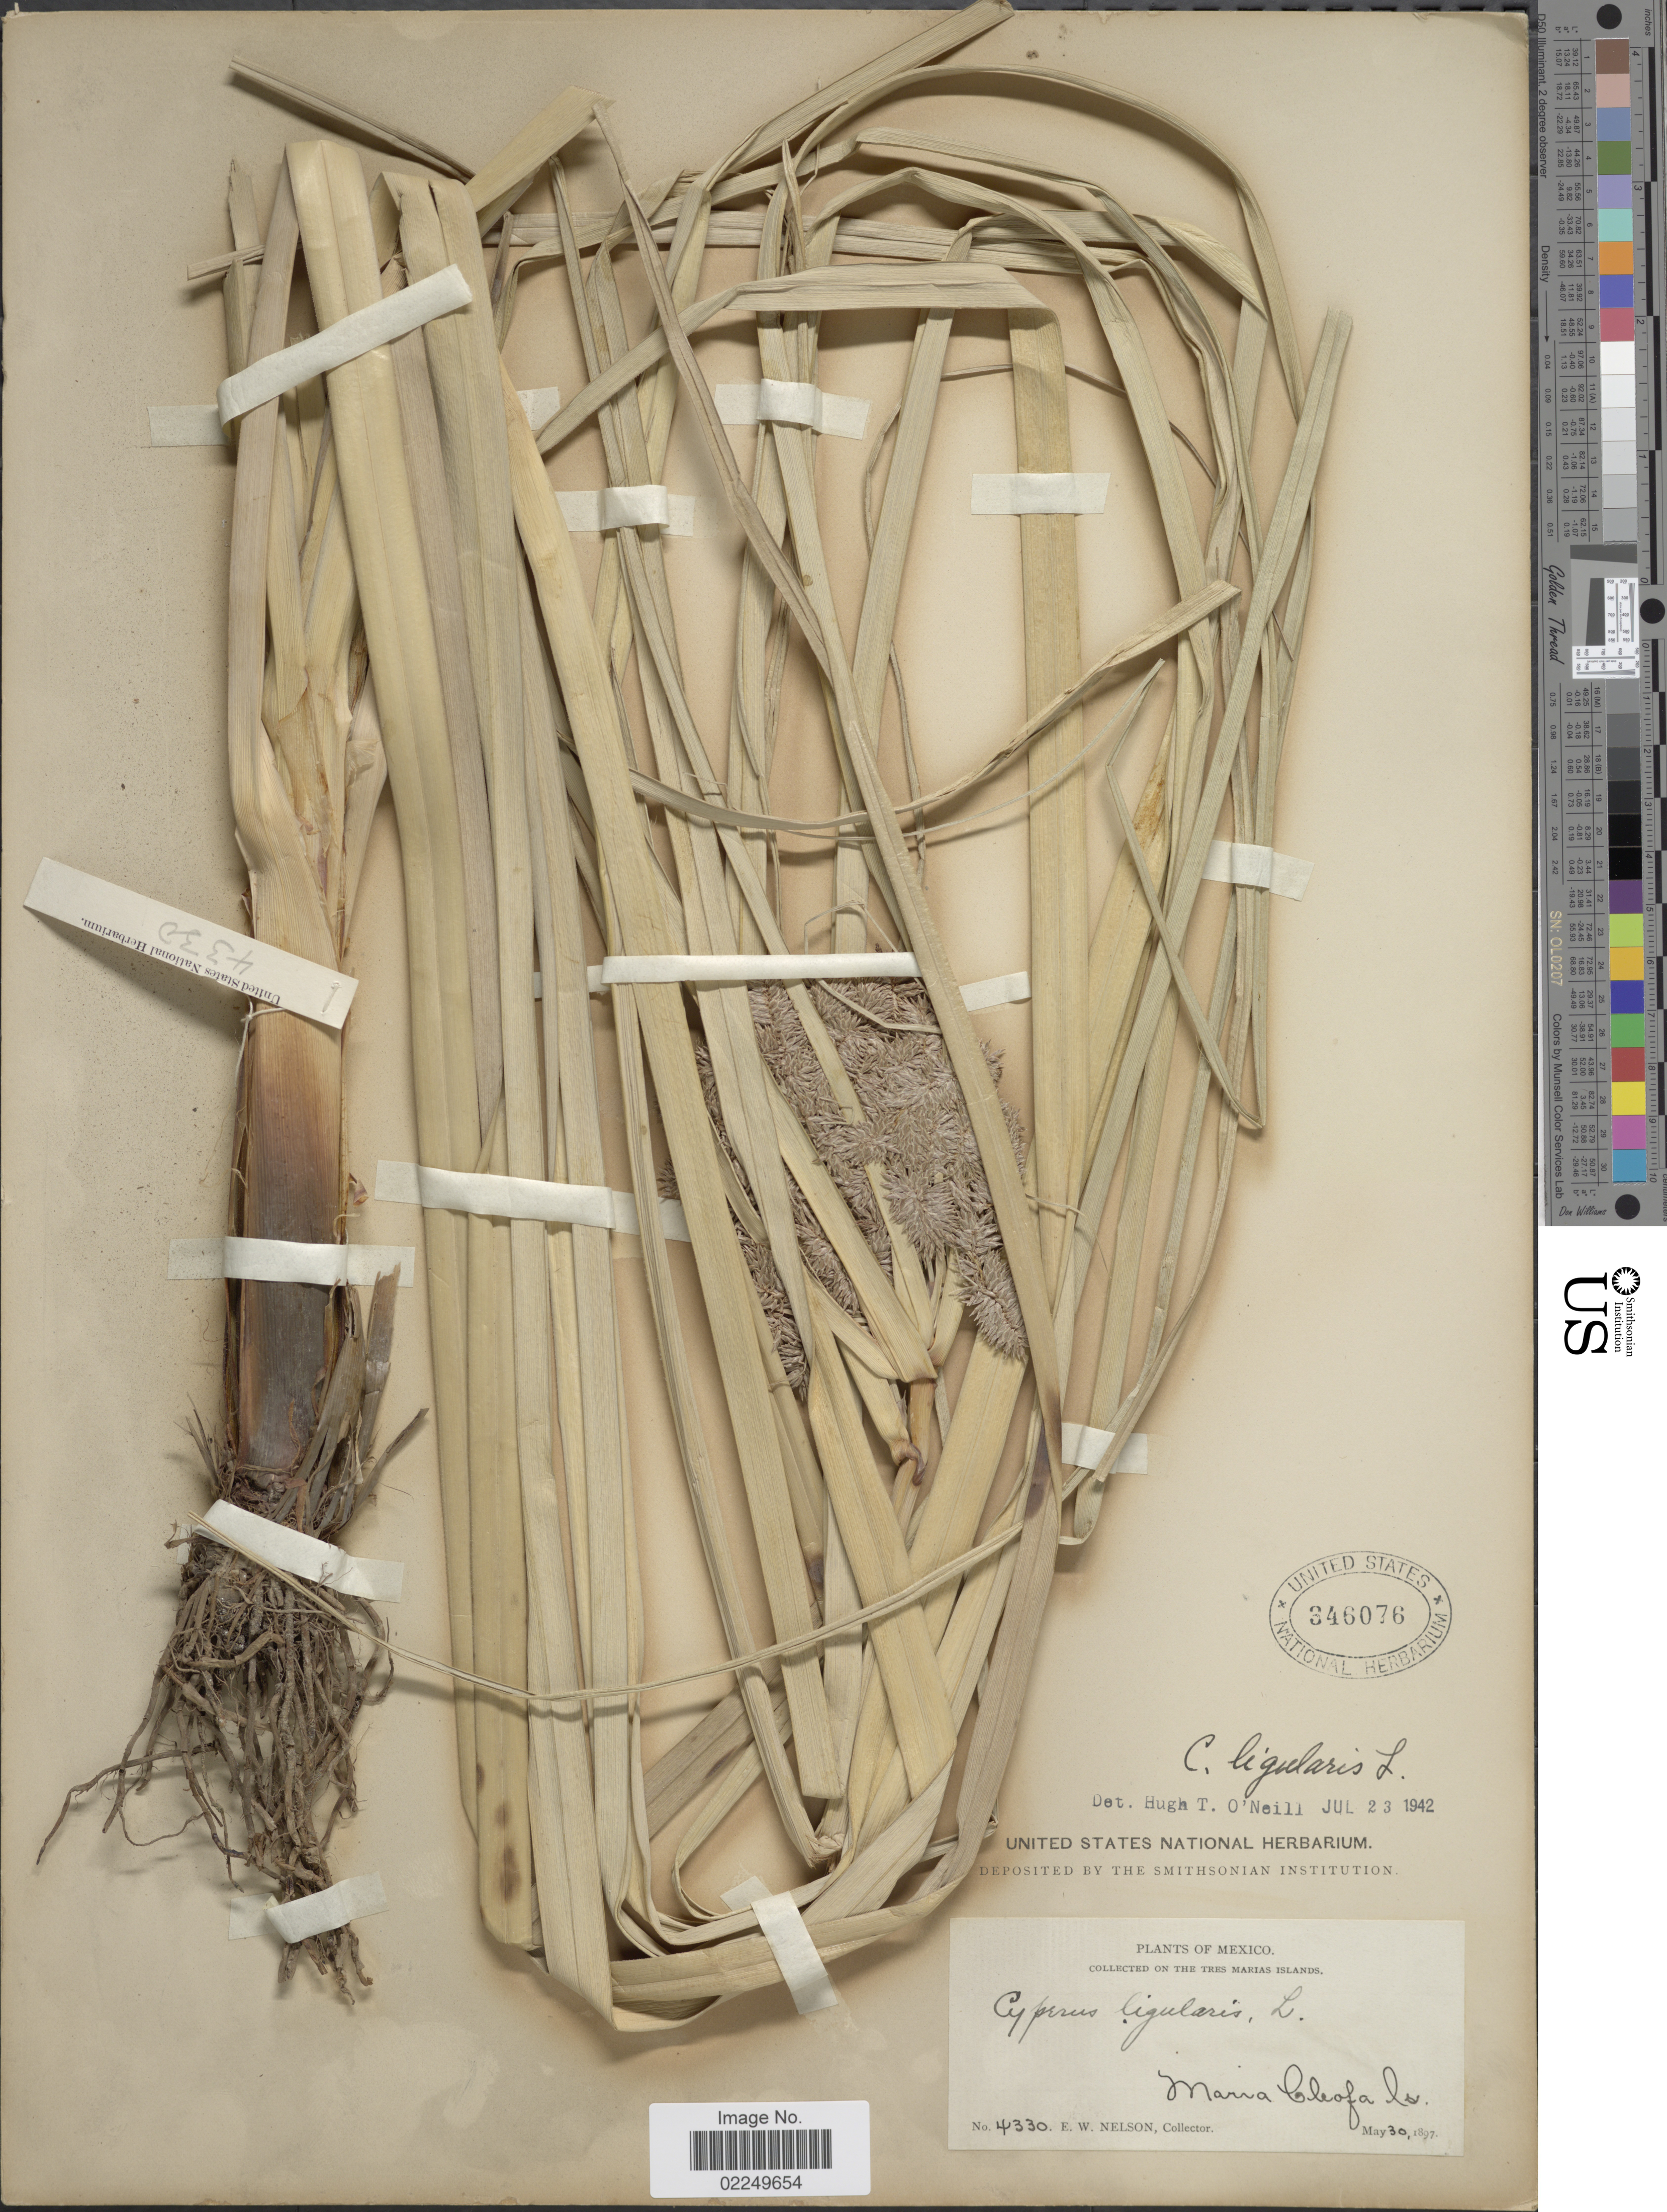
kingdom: Plantae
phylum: Tracheophyta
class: Liliopsida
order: Poales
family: Cyperaceae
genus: Cyperus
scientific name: Cyperus ligularis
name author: L.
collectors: E. W. Nelson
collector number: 4330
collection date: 1897-05-30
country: Mexico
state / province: Nayarit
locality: On the Tres Marias Islands, Maria Cleofa Is.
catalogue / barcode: US 346076